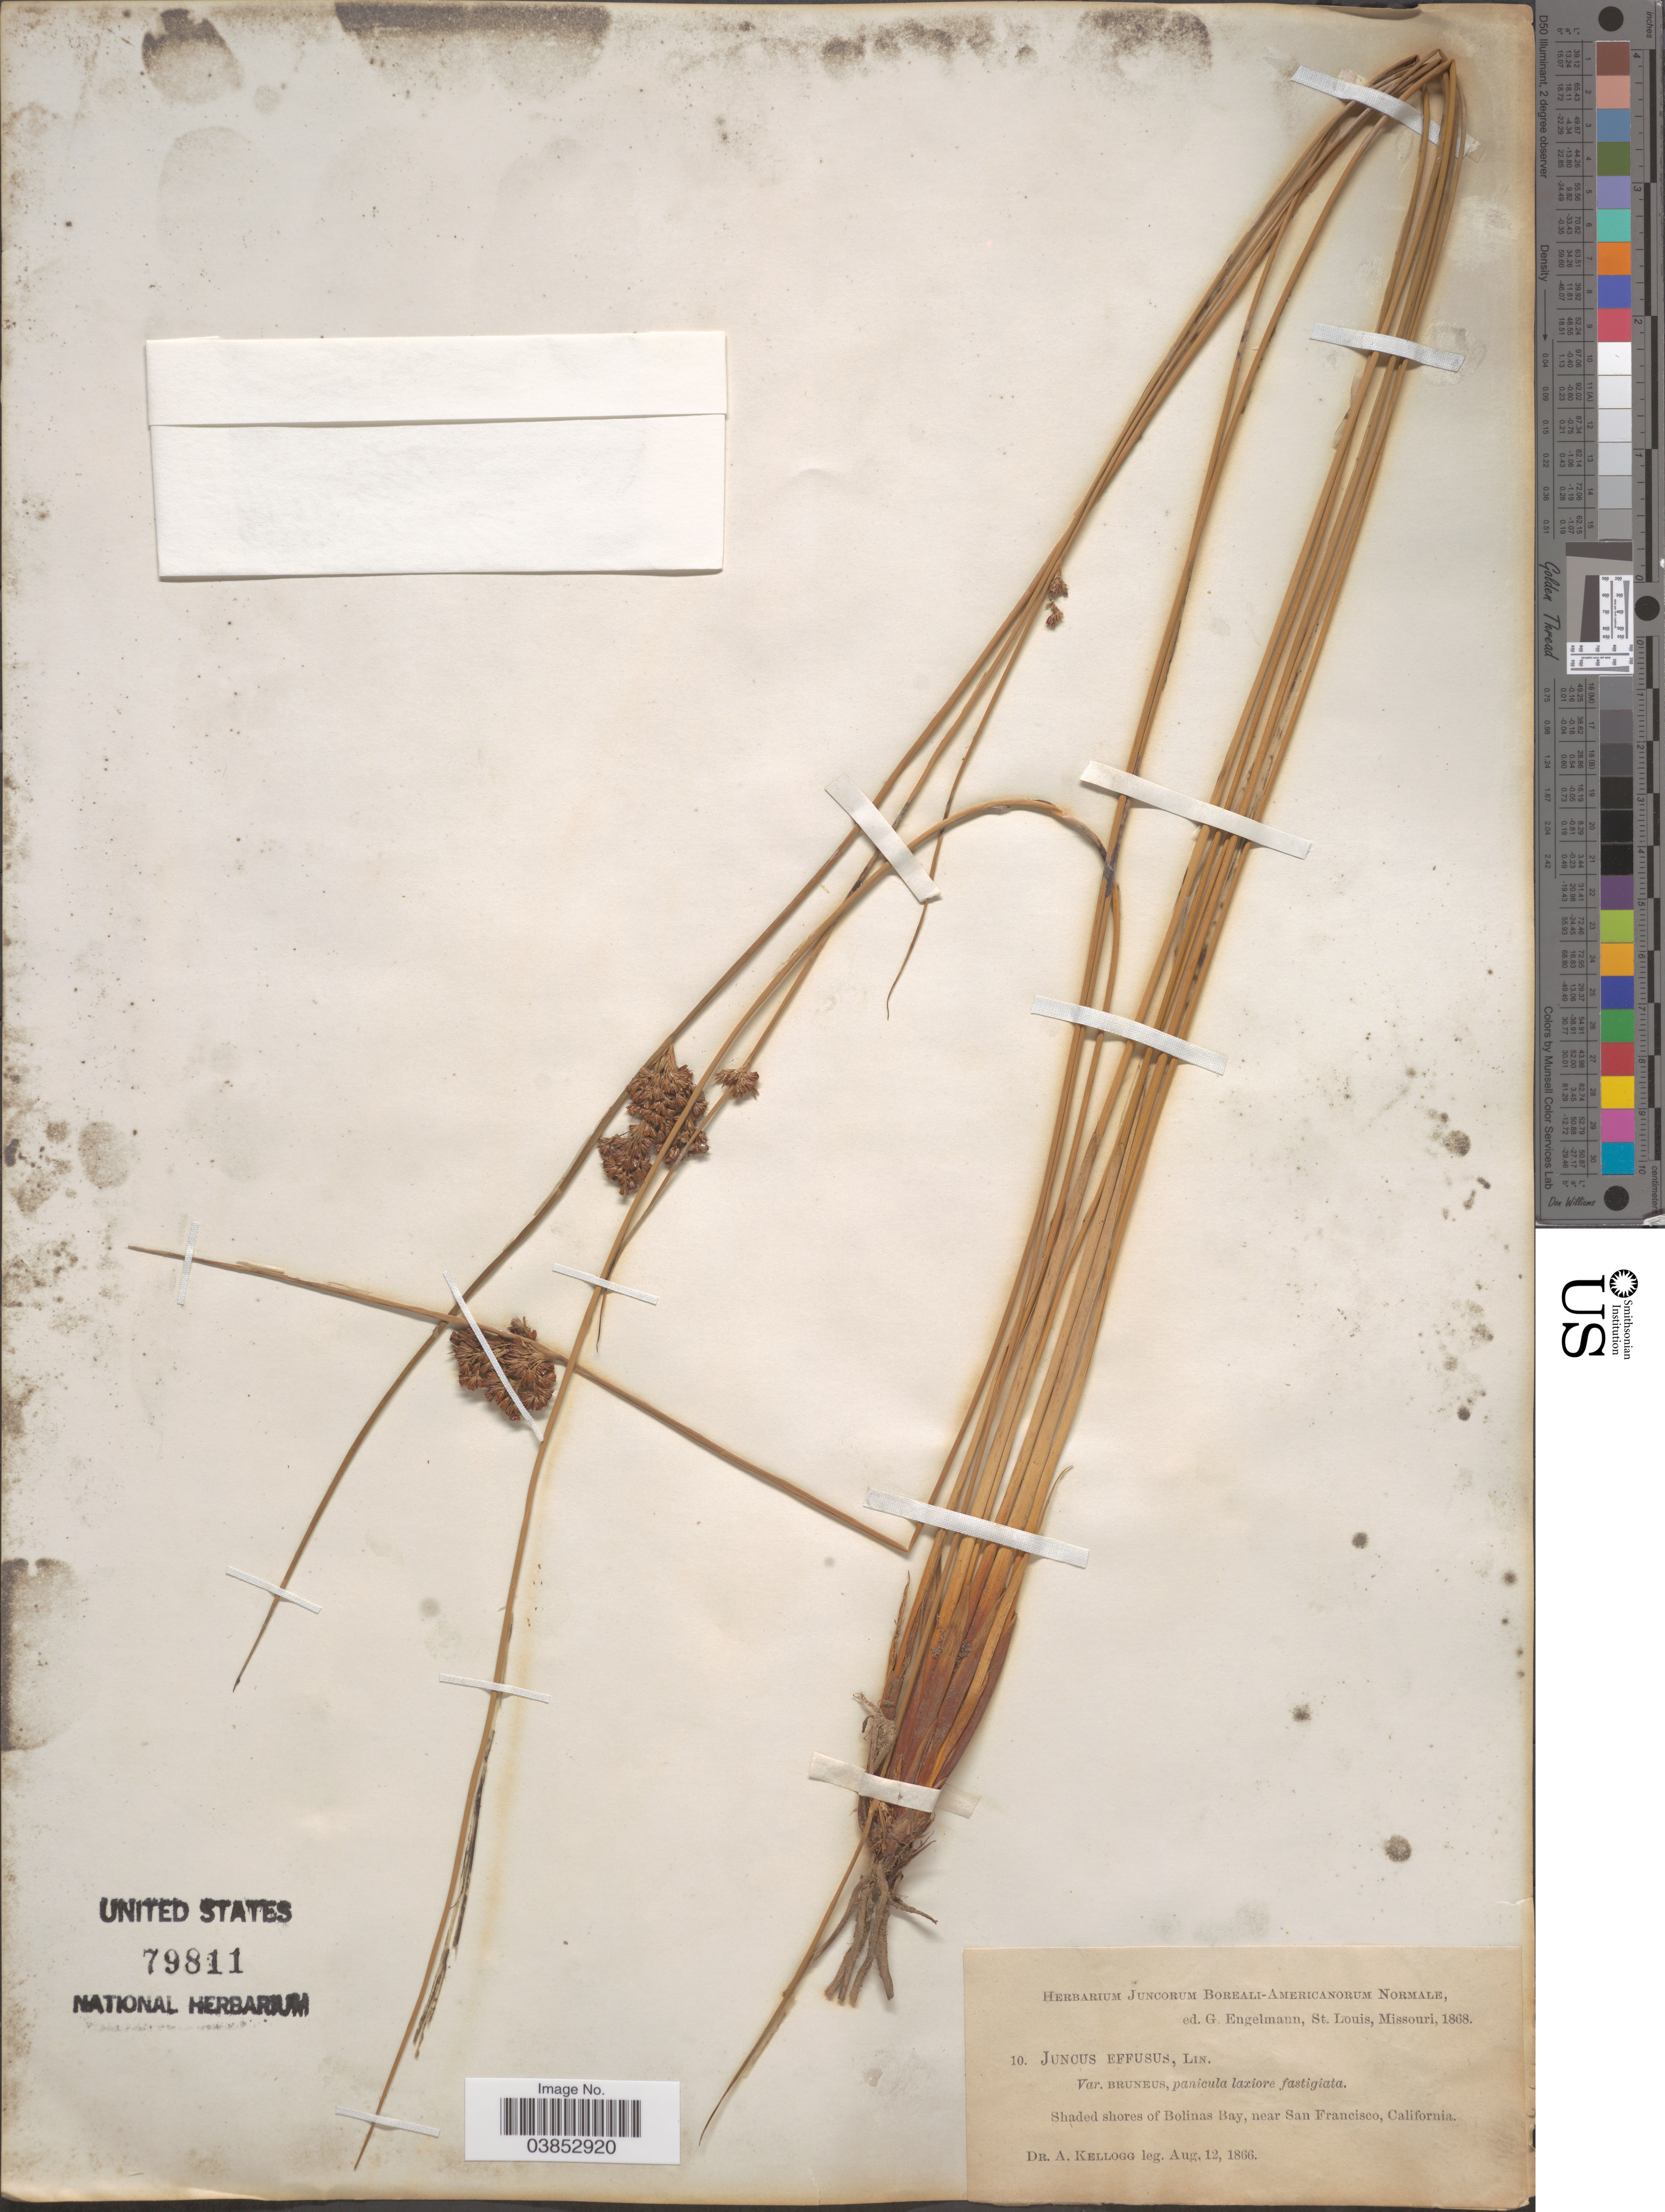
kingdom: Plantae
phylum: Tracheophyta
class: Liliopsida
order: Poales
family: Juncaceae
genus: Juncus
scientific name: Juncus effusus var. brunneus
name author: Engelm.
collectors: A. Kellogg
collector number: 10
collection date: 1866-08-12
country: United States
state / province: California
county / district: San Francisco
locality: Shaded shores of Bolinas Bay, near San Francisco.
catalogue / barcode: US 79811